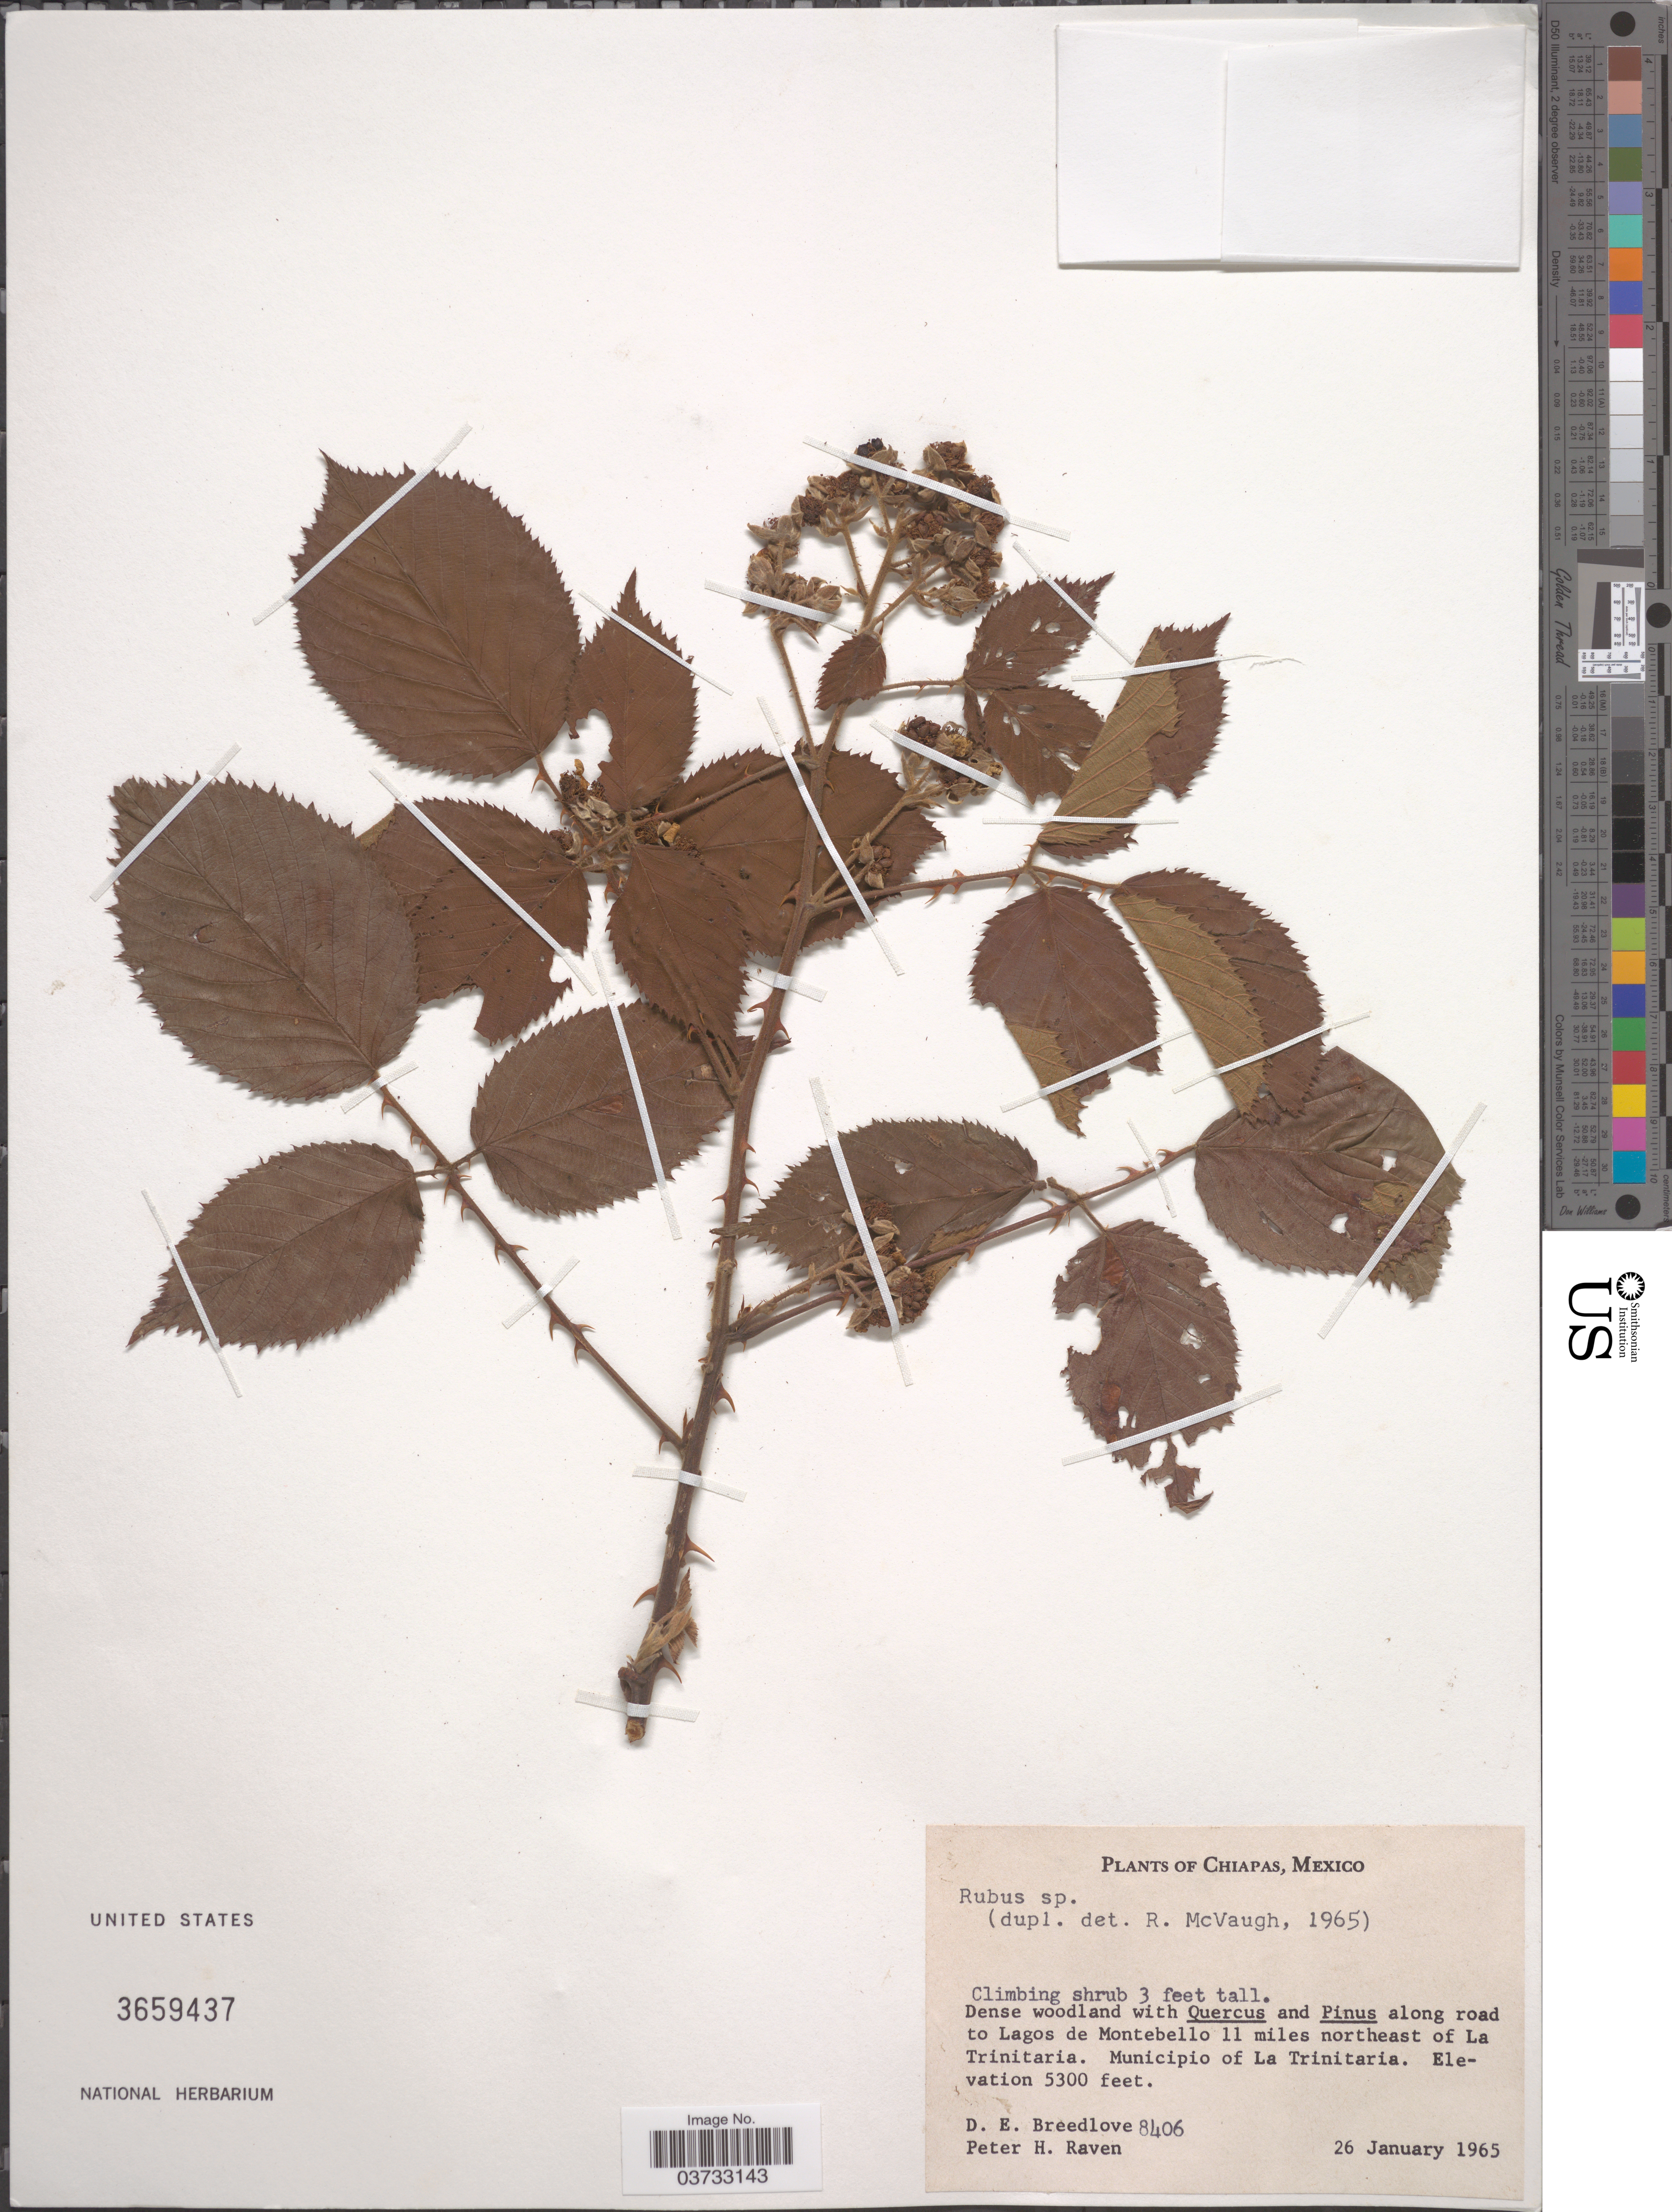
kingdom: Plantae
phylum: Tracheophyta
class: Magnoliopsida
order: Rosales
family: Rosaceae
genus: Rubus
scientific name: Rubus sp.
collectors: D. E. Breedlove & P. Raven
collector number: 8406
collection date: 1965-01-26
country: Mexico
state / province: Chiapas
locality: Along road to Lagos de Montebello 11 miles northeast of La Trinitaria. Municipio of La Trinitaria.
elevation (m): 1615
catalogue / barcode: US 3659437